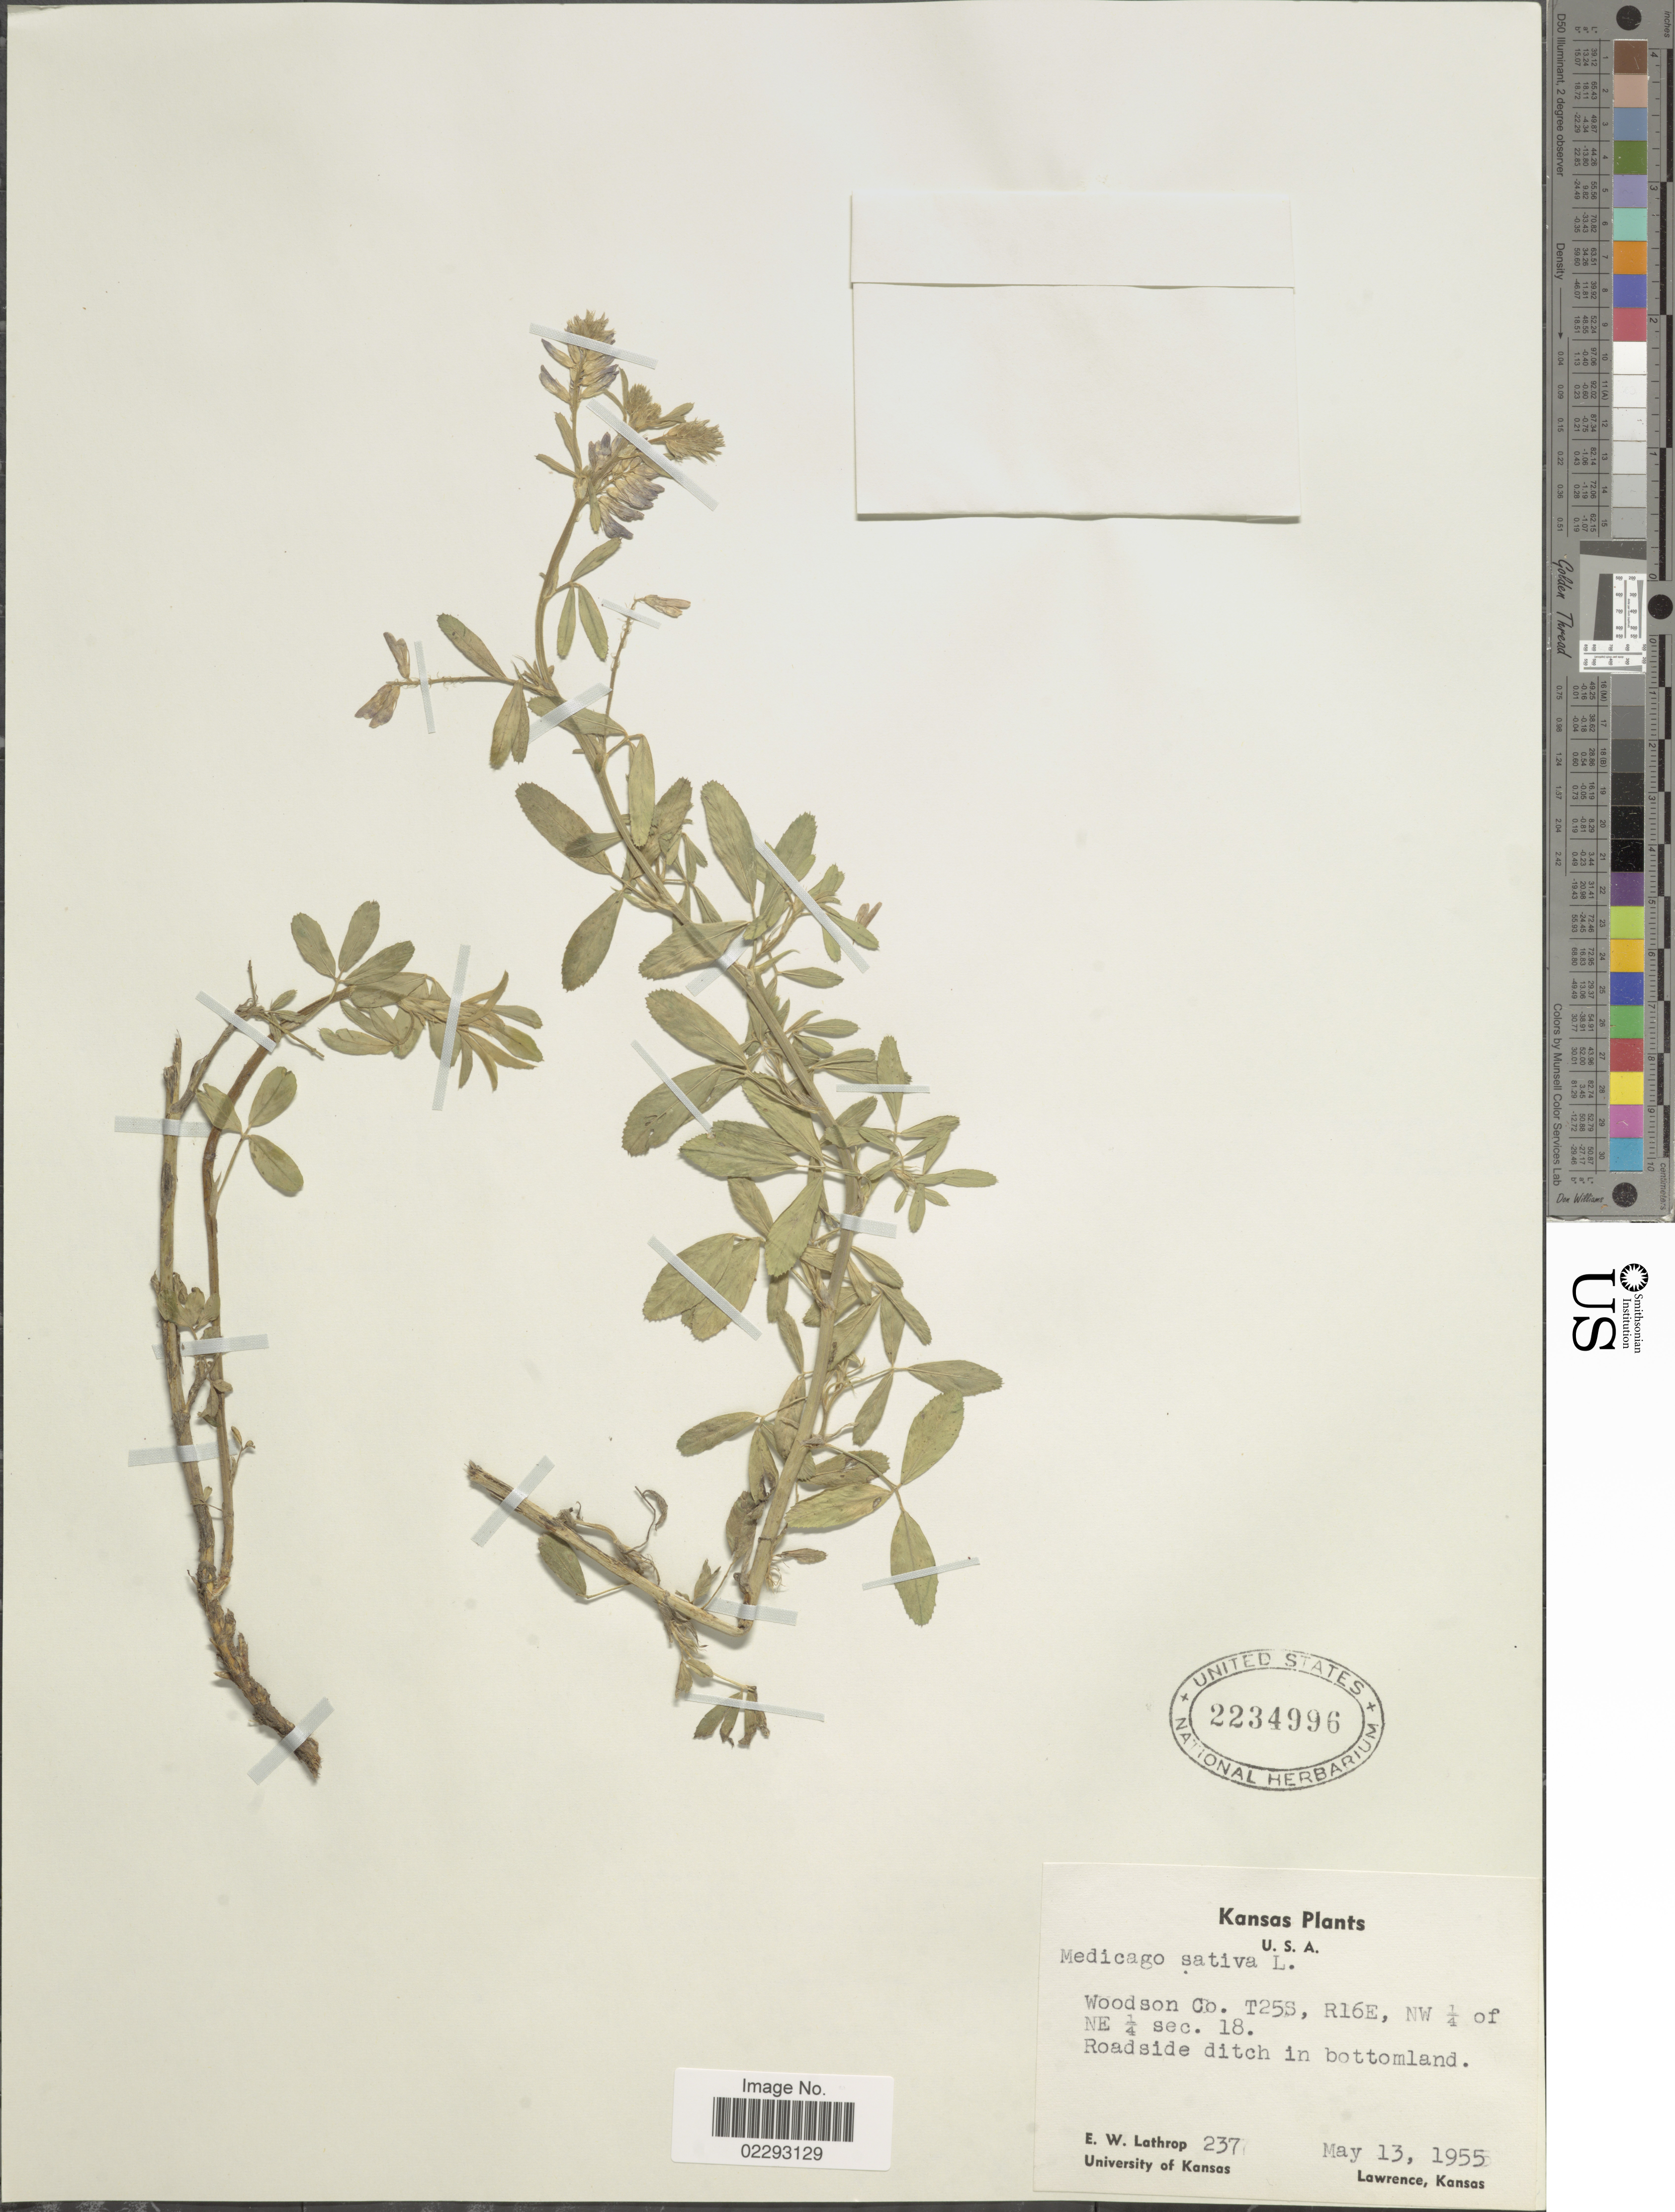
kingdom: Plantae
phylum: Tracheophyta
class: Magnoliopsida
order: Fabales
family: Fabaceae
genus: Medicago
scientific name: Medicago sativa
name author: L.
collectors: E. W. Lathrop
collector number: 237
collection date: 1955-05-13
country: United States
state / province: Kansas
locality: Kansas, U.S.A. Woodson Co. T25S, R16E, NW¼ of NE ¼ sec 18. Roadside ditch in bottomland.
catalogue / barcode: US 2234996